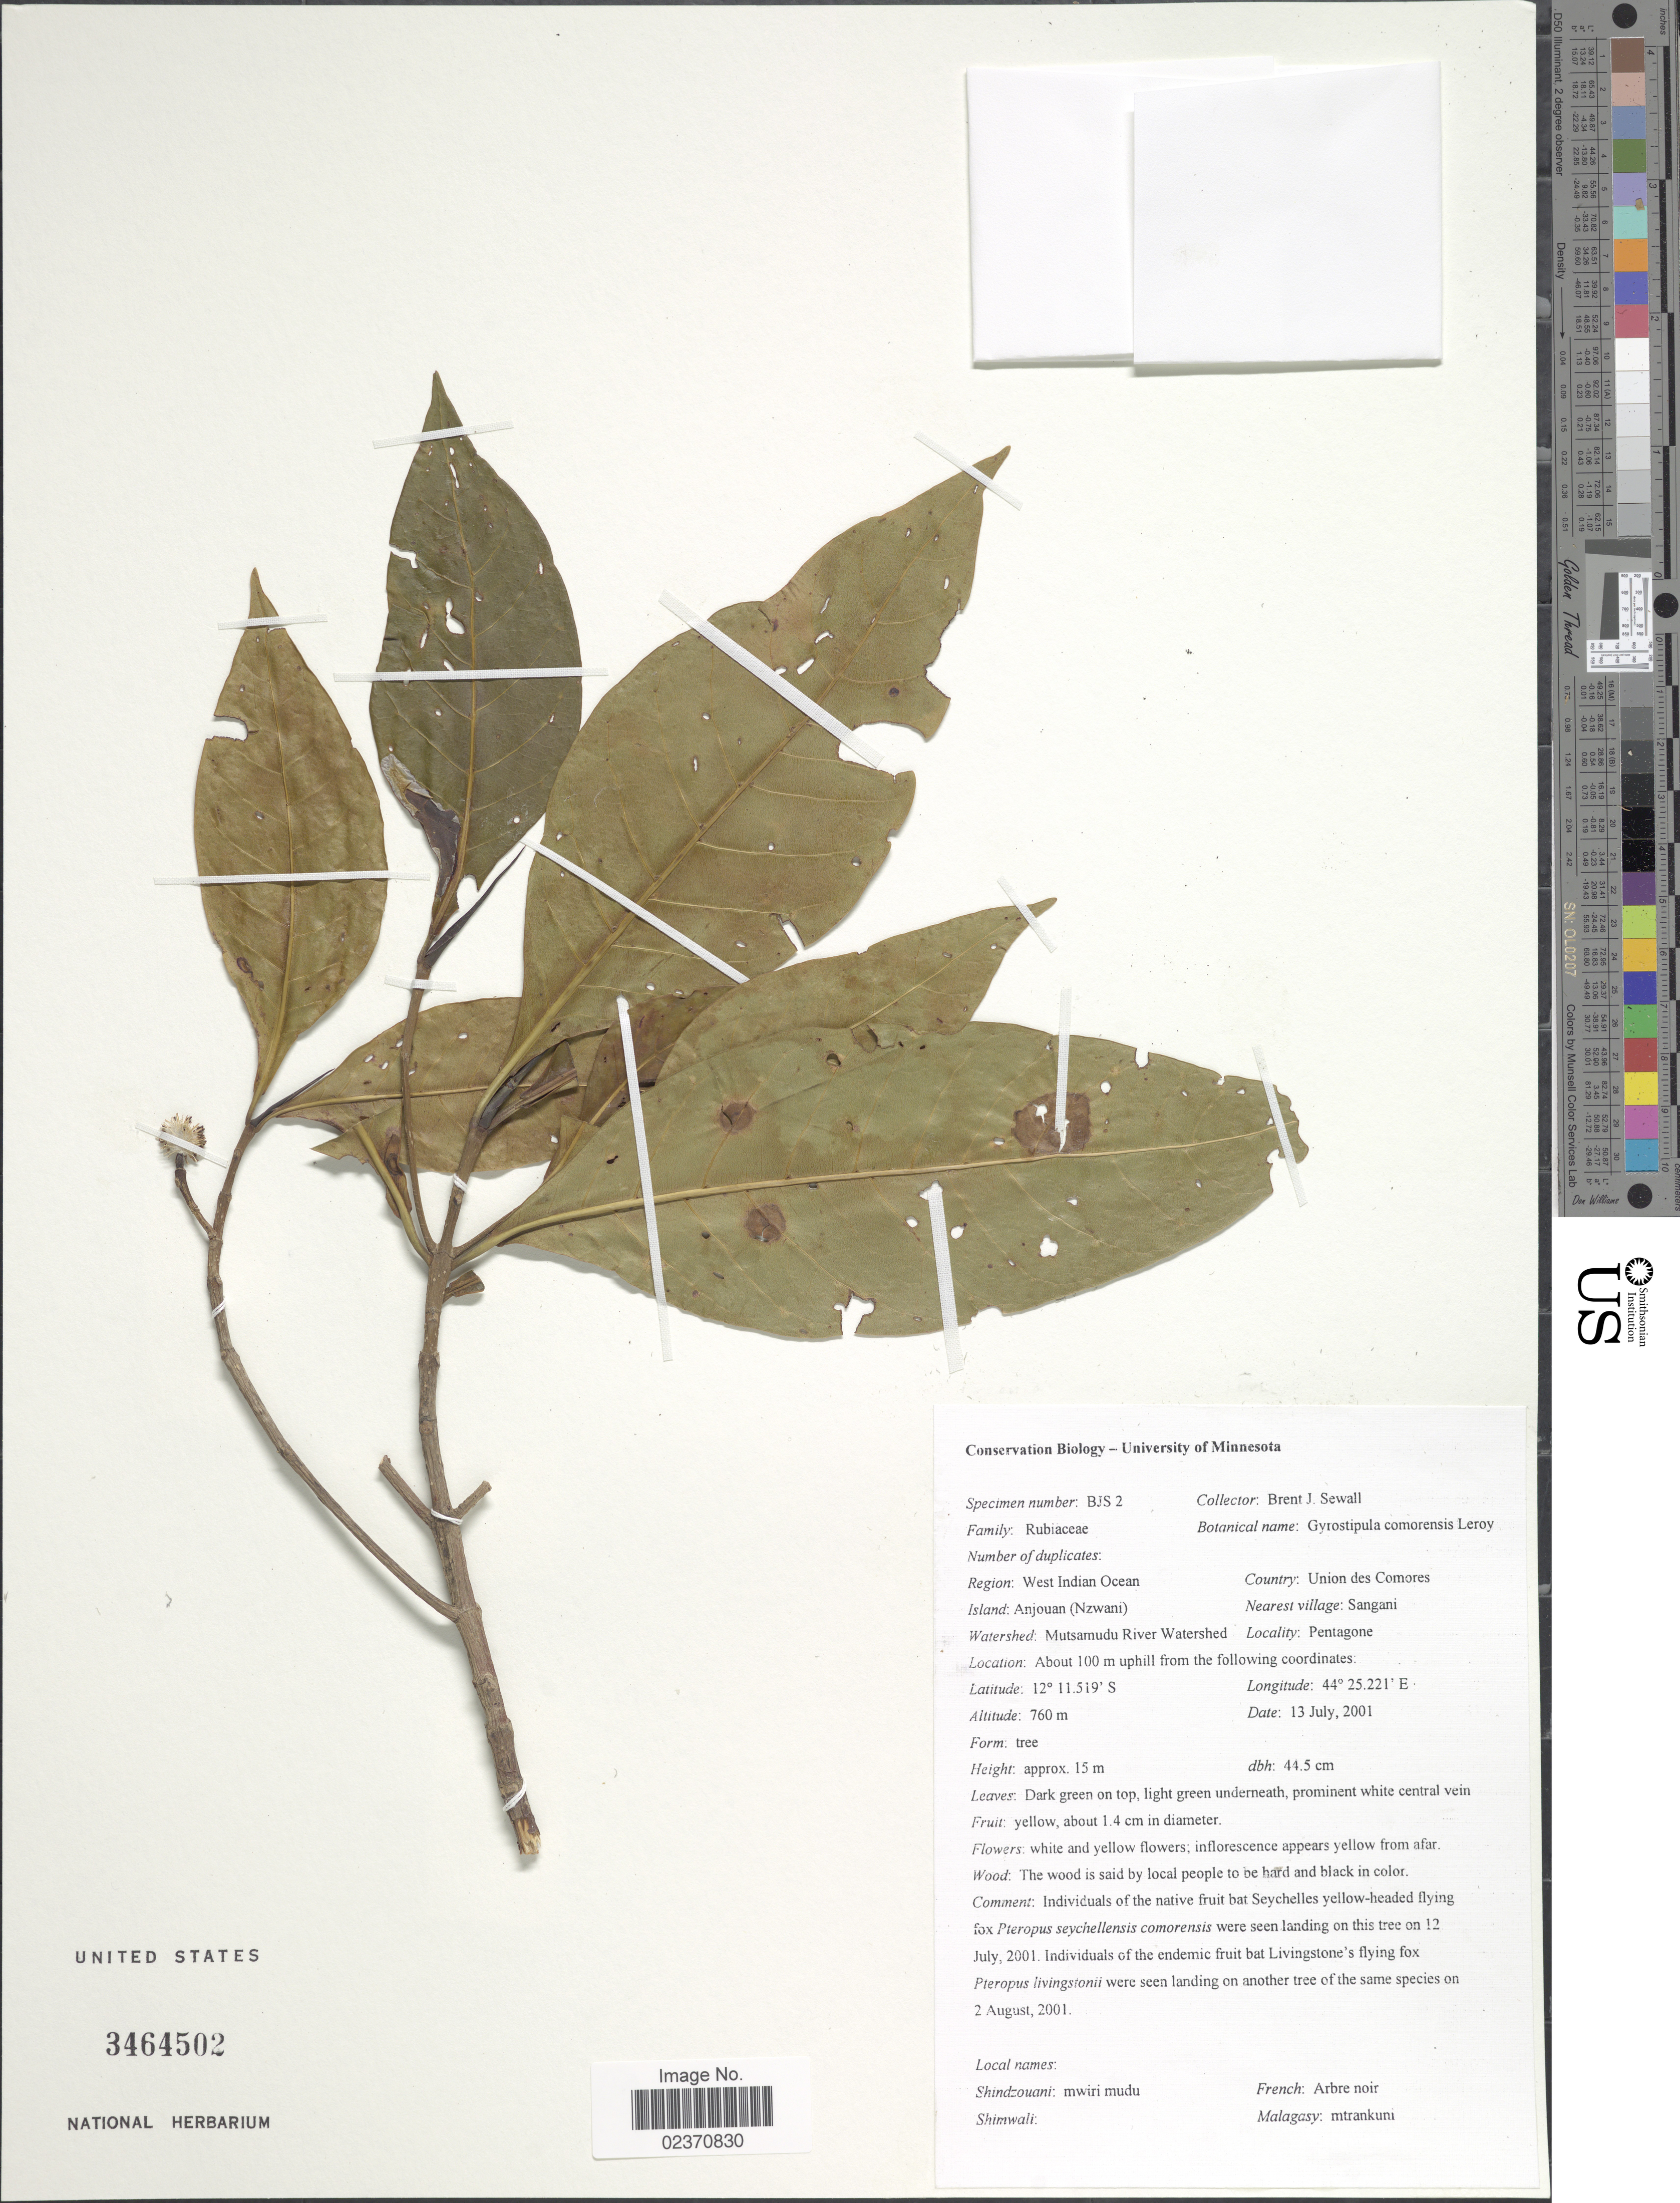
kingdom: Plantae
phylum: Tracheophyta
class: Magnoliopsida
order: Gentianales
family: Rubiaceae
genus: Gyrostipula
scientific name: Gyrostipula sp.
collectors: B. Sewall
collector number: BJS 2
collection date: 2001-07-13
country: Comoros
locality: Region: West Indian Ocean, Country: Union des Comores, Island: Anjouan (Nzwani), nearest village: Sangani, Watershed: Mutsamudu River Watershed, Pentagone, about 100 m uphill.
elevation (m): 760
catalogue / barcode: US 3464502